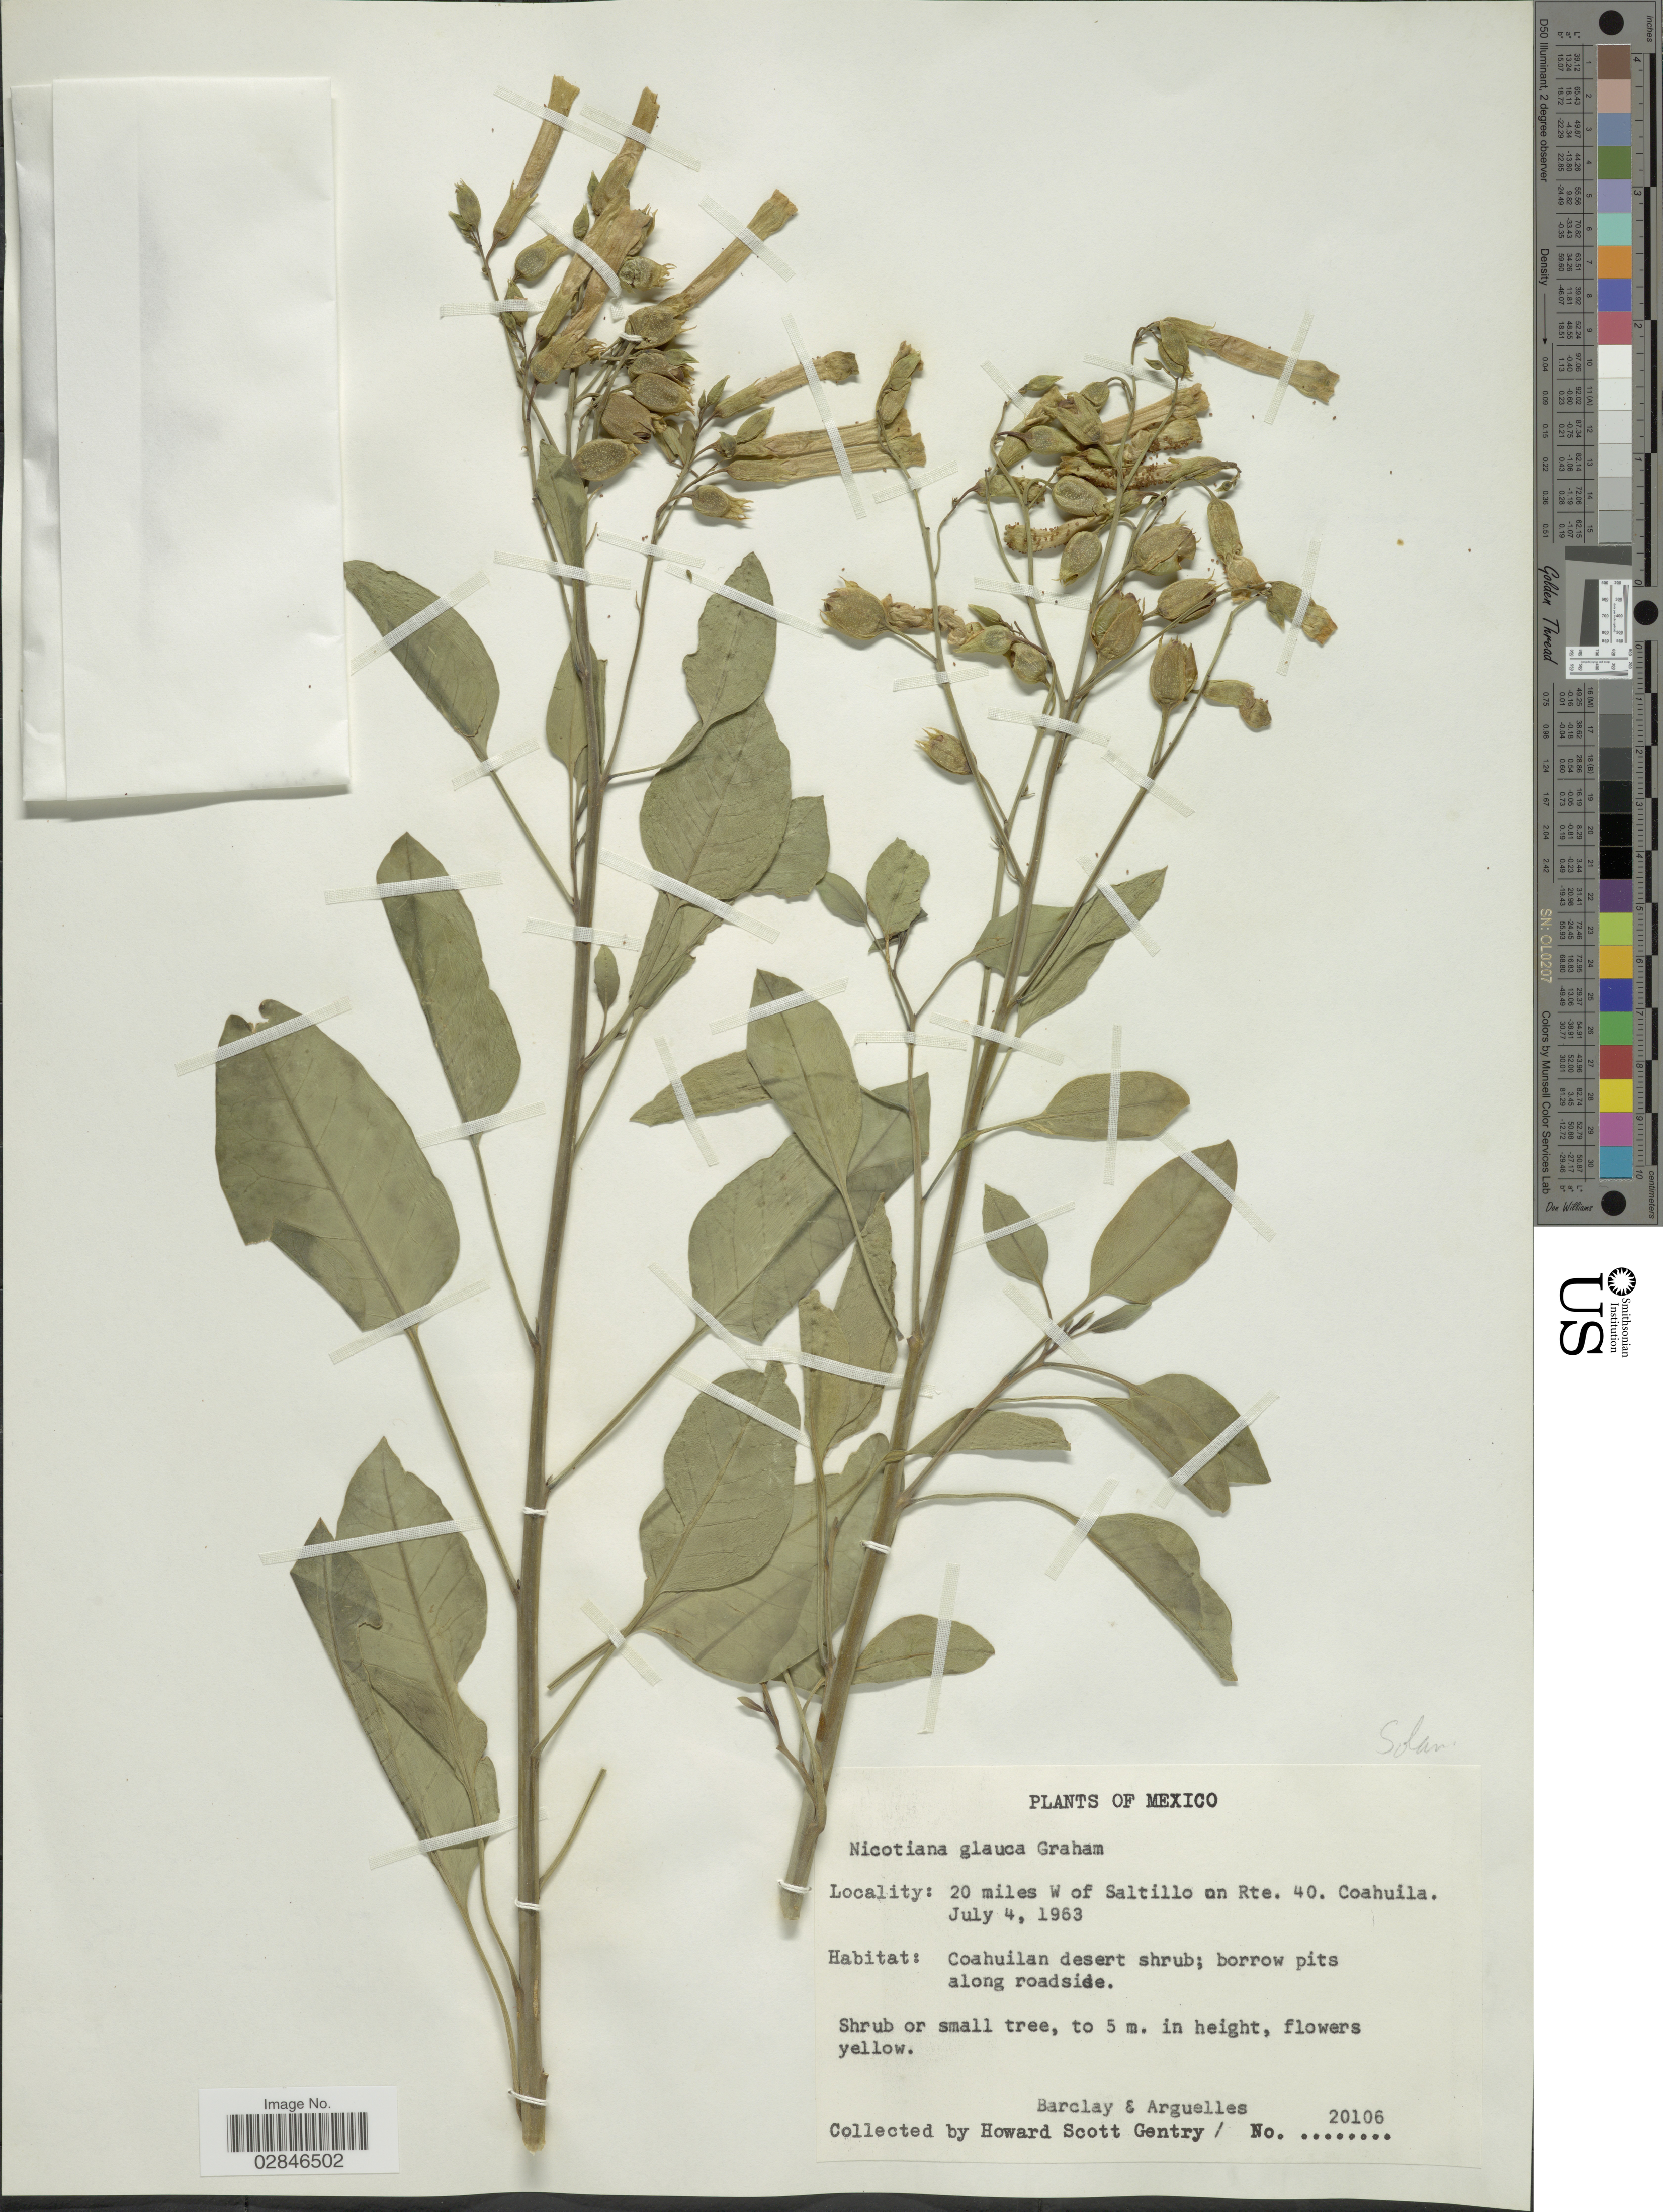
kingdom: Plantae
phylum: Tracheophyta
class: Magnoliopsida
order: Solanales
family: Solanaceae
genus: Nicotiana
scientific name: Nicotiana glauca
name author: Graham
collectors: H. S. Gentry, -- Barclay & Arguelles, --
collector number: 20106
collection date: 1963-07-04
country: Mexico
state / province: Coahuila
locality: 20 miles W of Saltillo on Rte. 40.